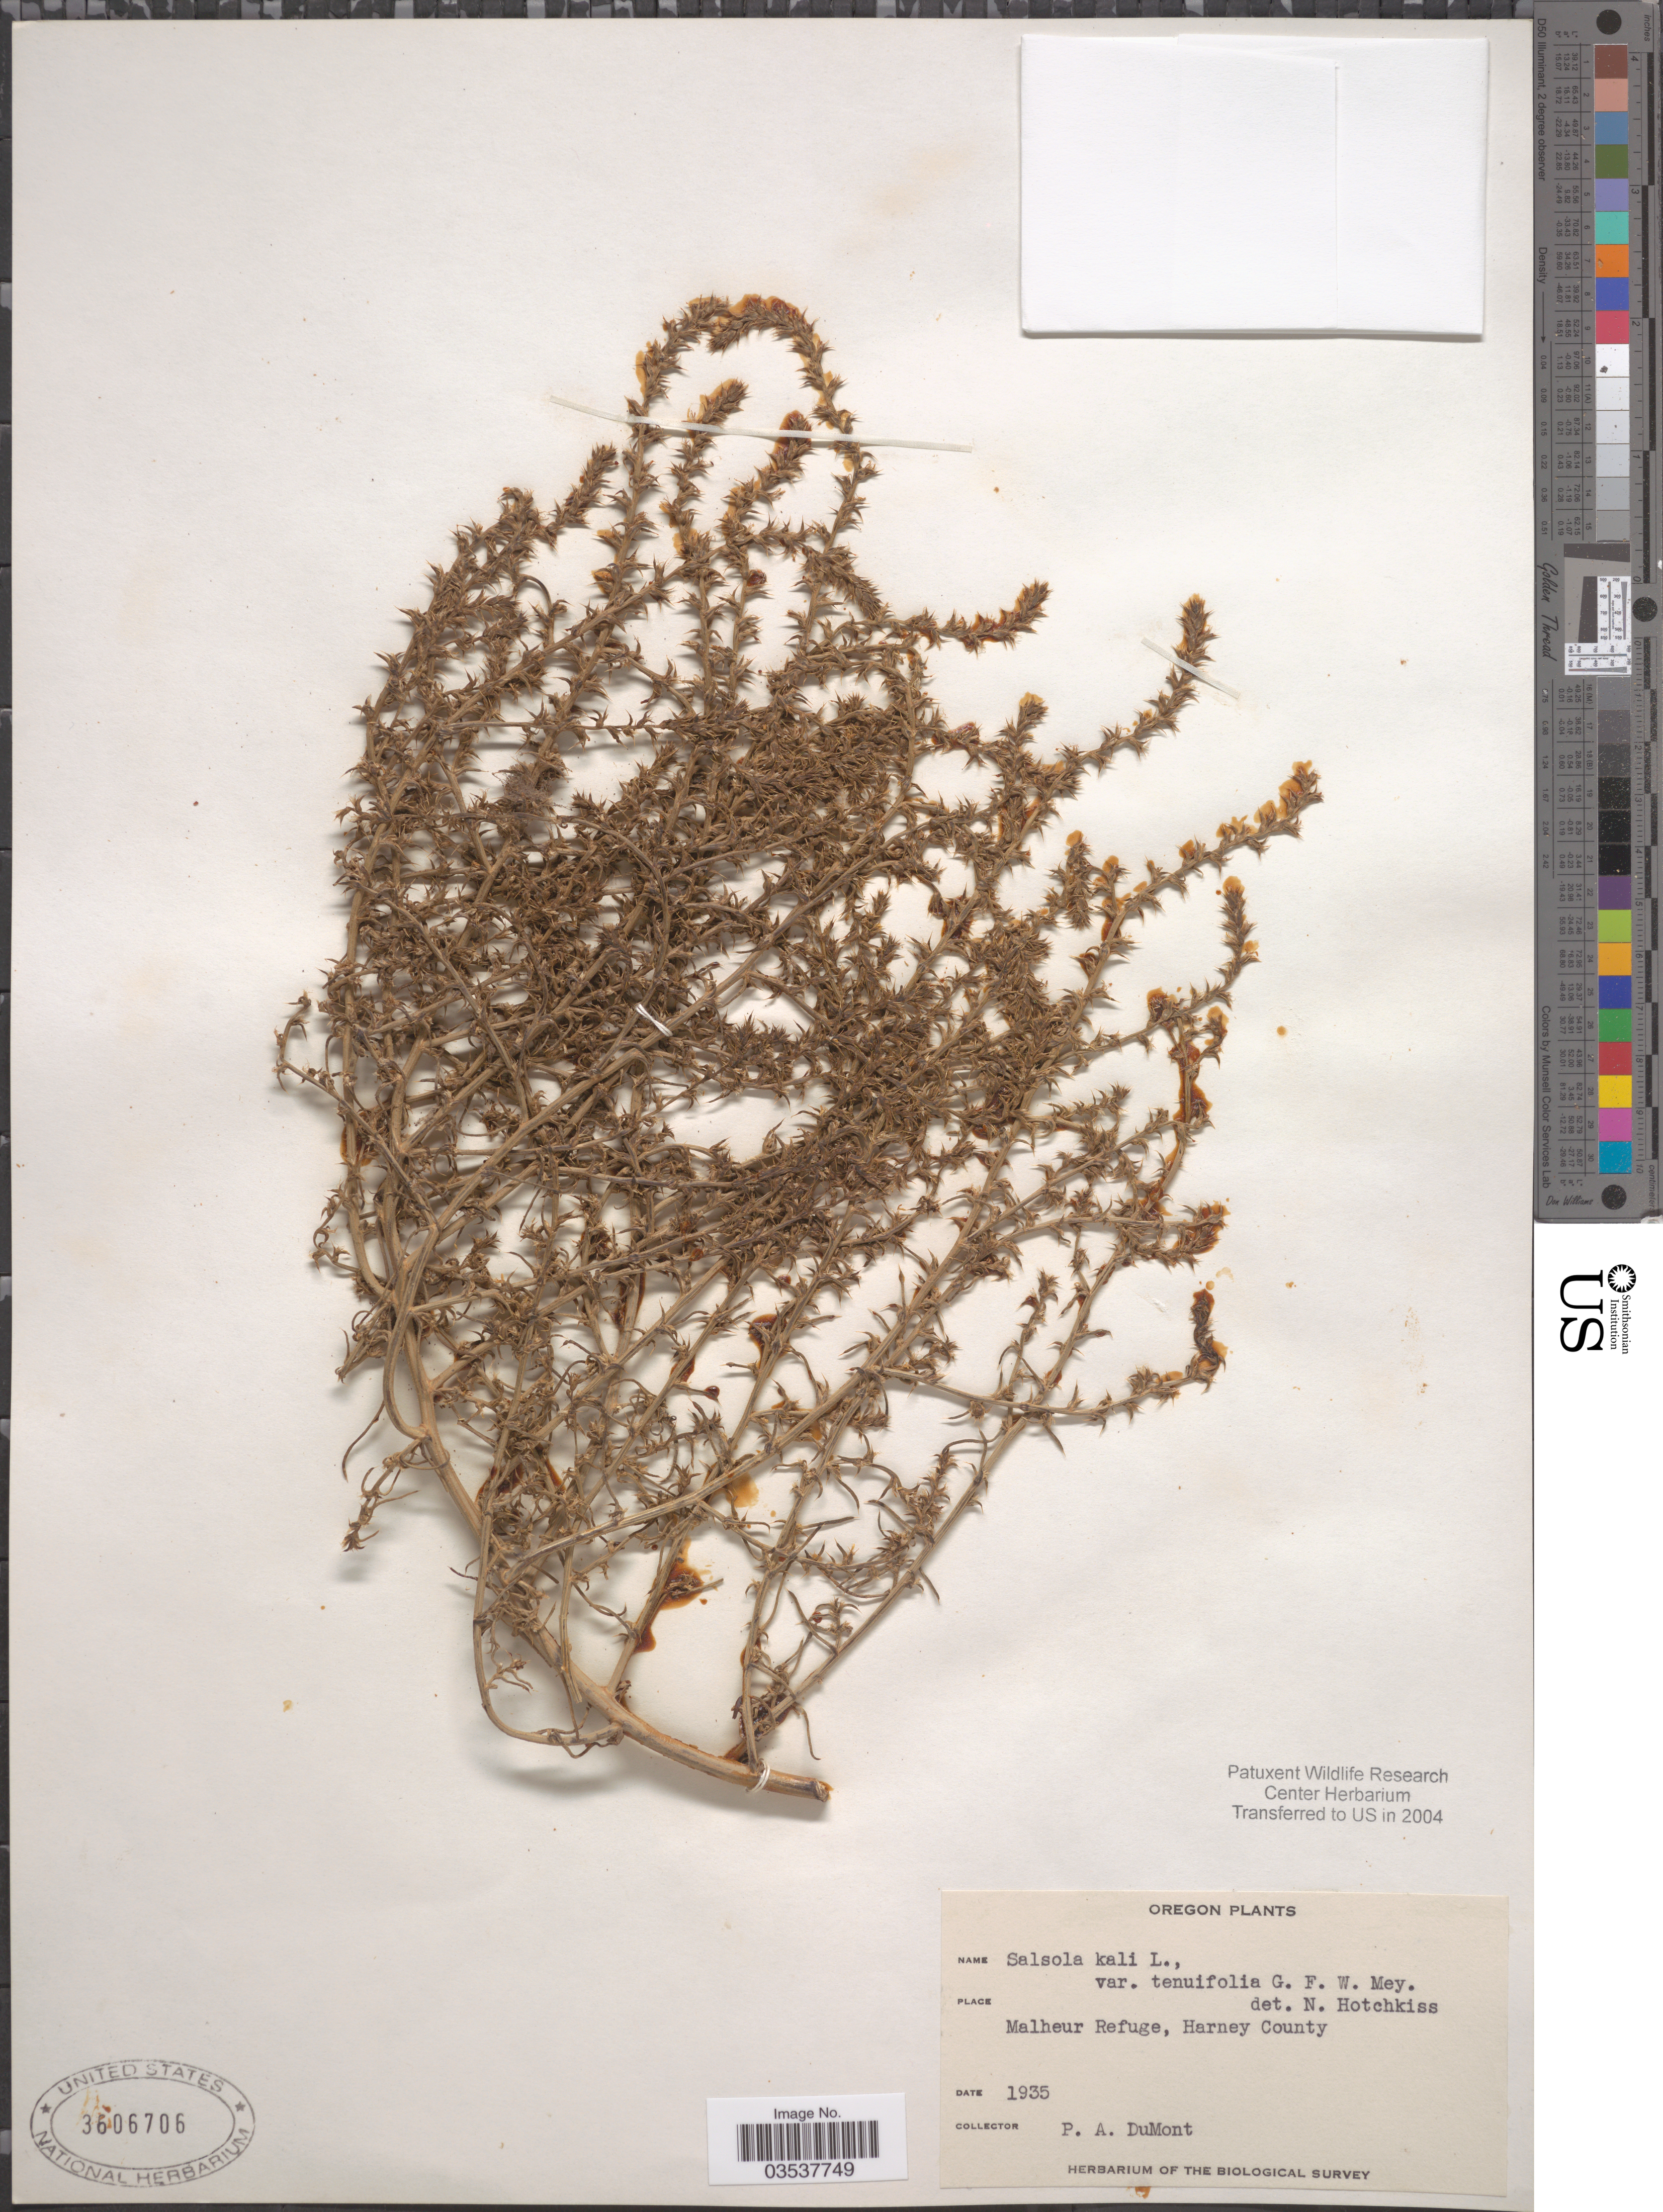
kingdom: Plantae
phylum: Tracheophyta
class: Magnoliopsida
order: Caryophyllales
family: Amaranthaceae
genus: Salsola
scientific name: Salsola kali var. tenuifolia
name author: Tausch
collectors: P. Dumont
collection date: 1935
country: United States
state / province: Oregon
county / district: Harney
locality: Malheur Refuge, Harney County.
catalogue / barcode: US 3606706